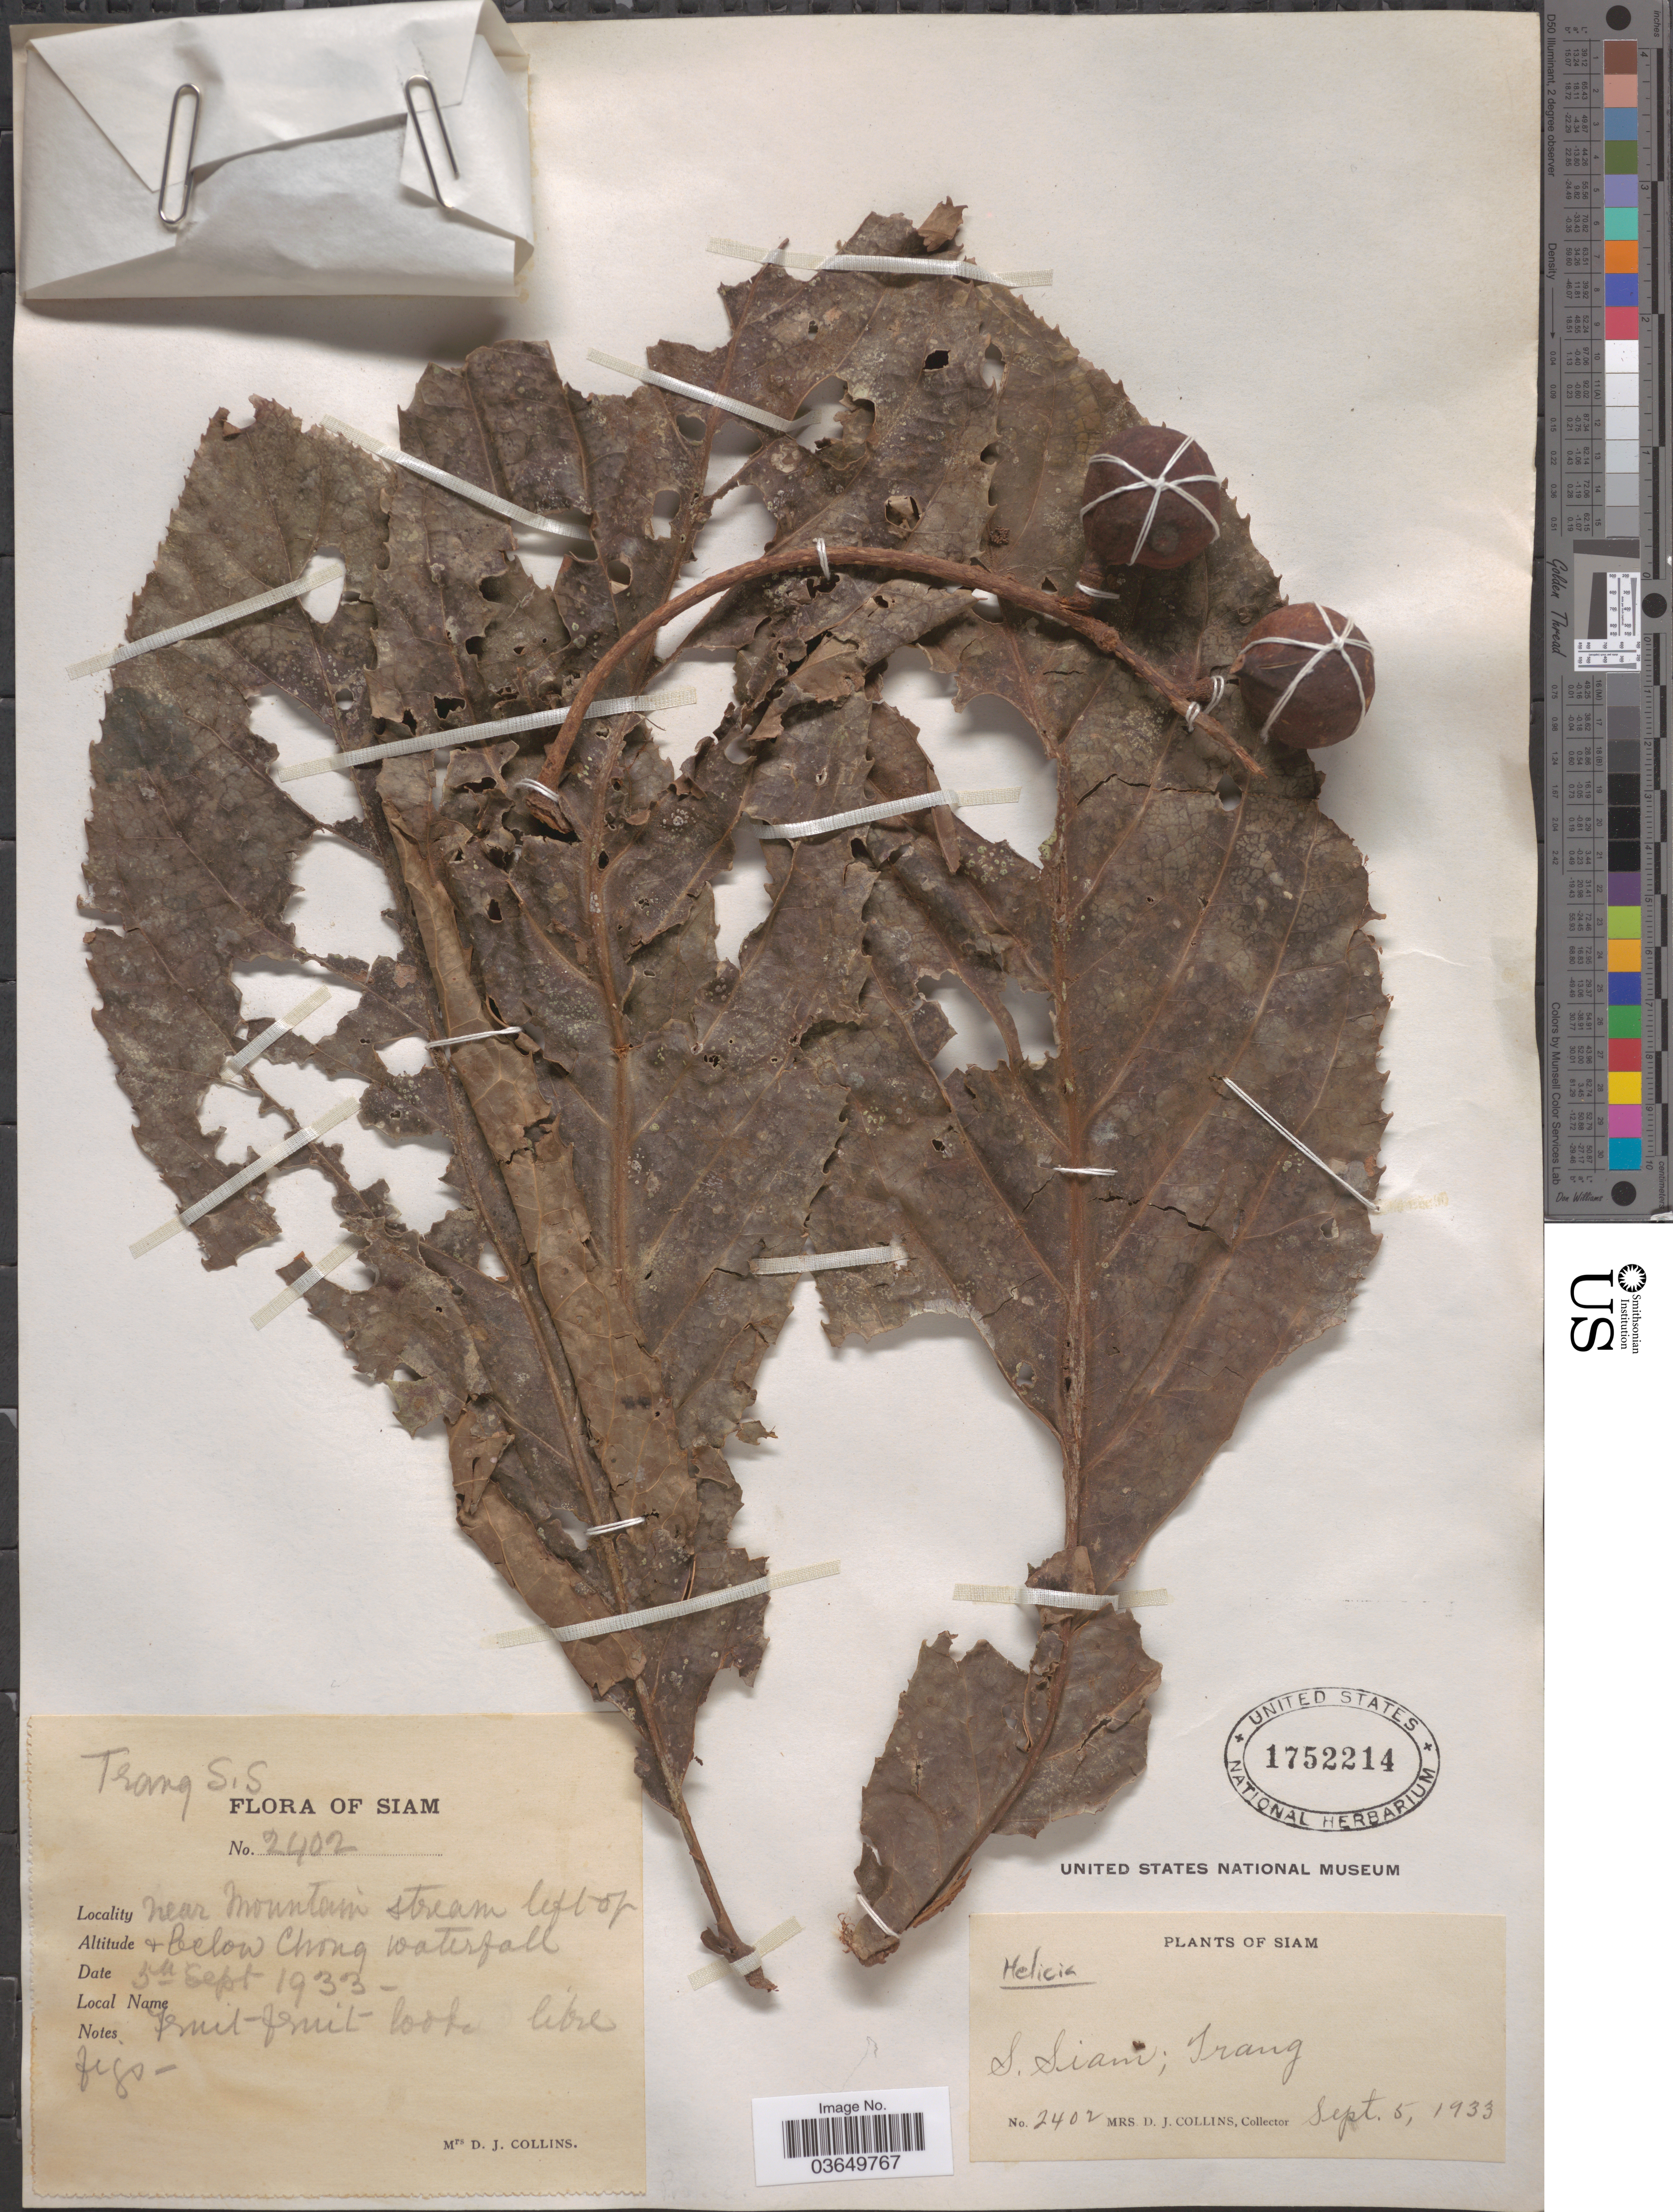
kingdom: Plantae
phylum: Tracheophyta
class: Magnoliopsida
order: Proteales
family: Proteaceae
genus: Helicia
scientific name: Helicia sp.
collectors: Mrs. D. J. Collins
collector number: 2402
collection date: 1933-09-05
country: Thailand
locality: Siam. S. Siam; Trang. Near mountain stream left of & below Chong Waterfall.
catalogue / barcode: US 1752214